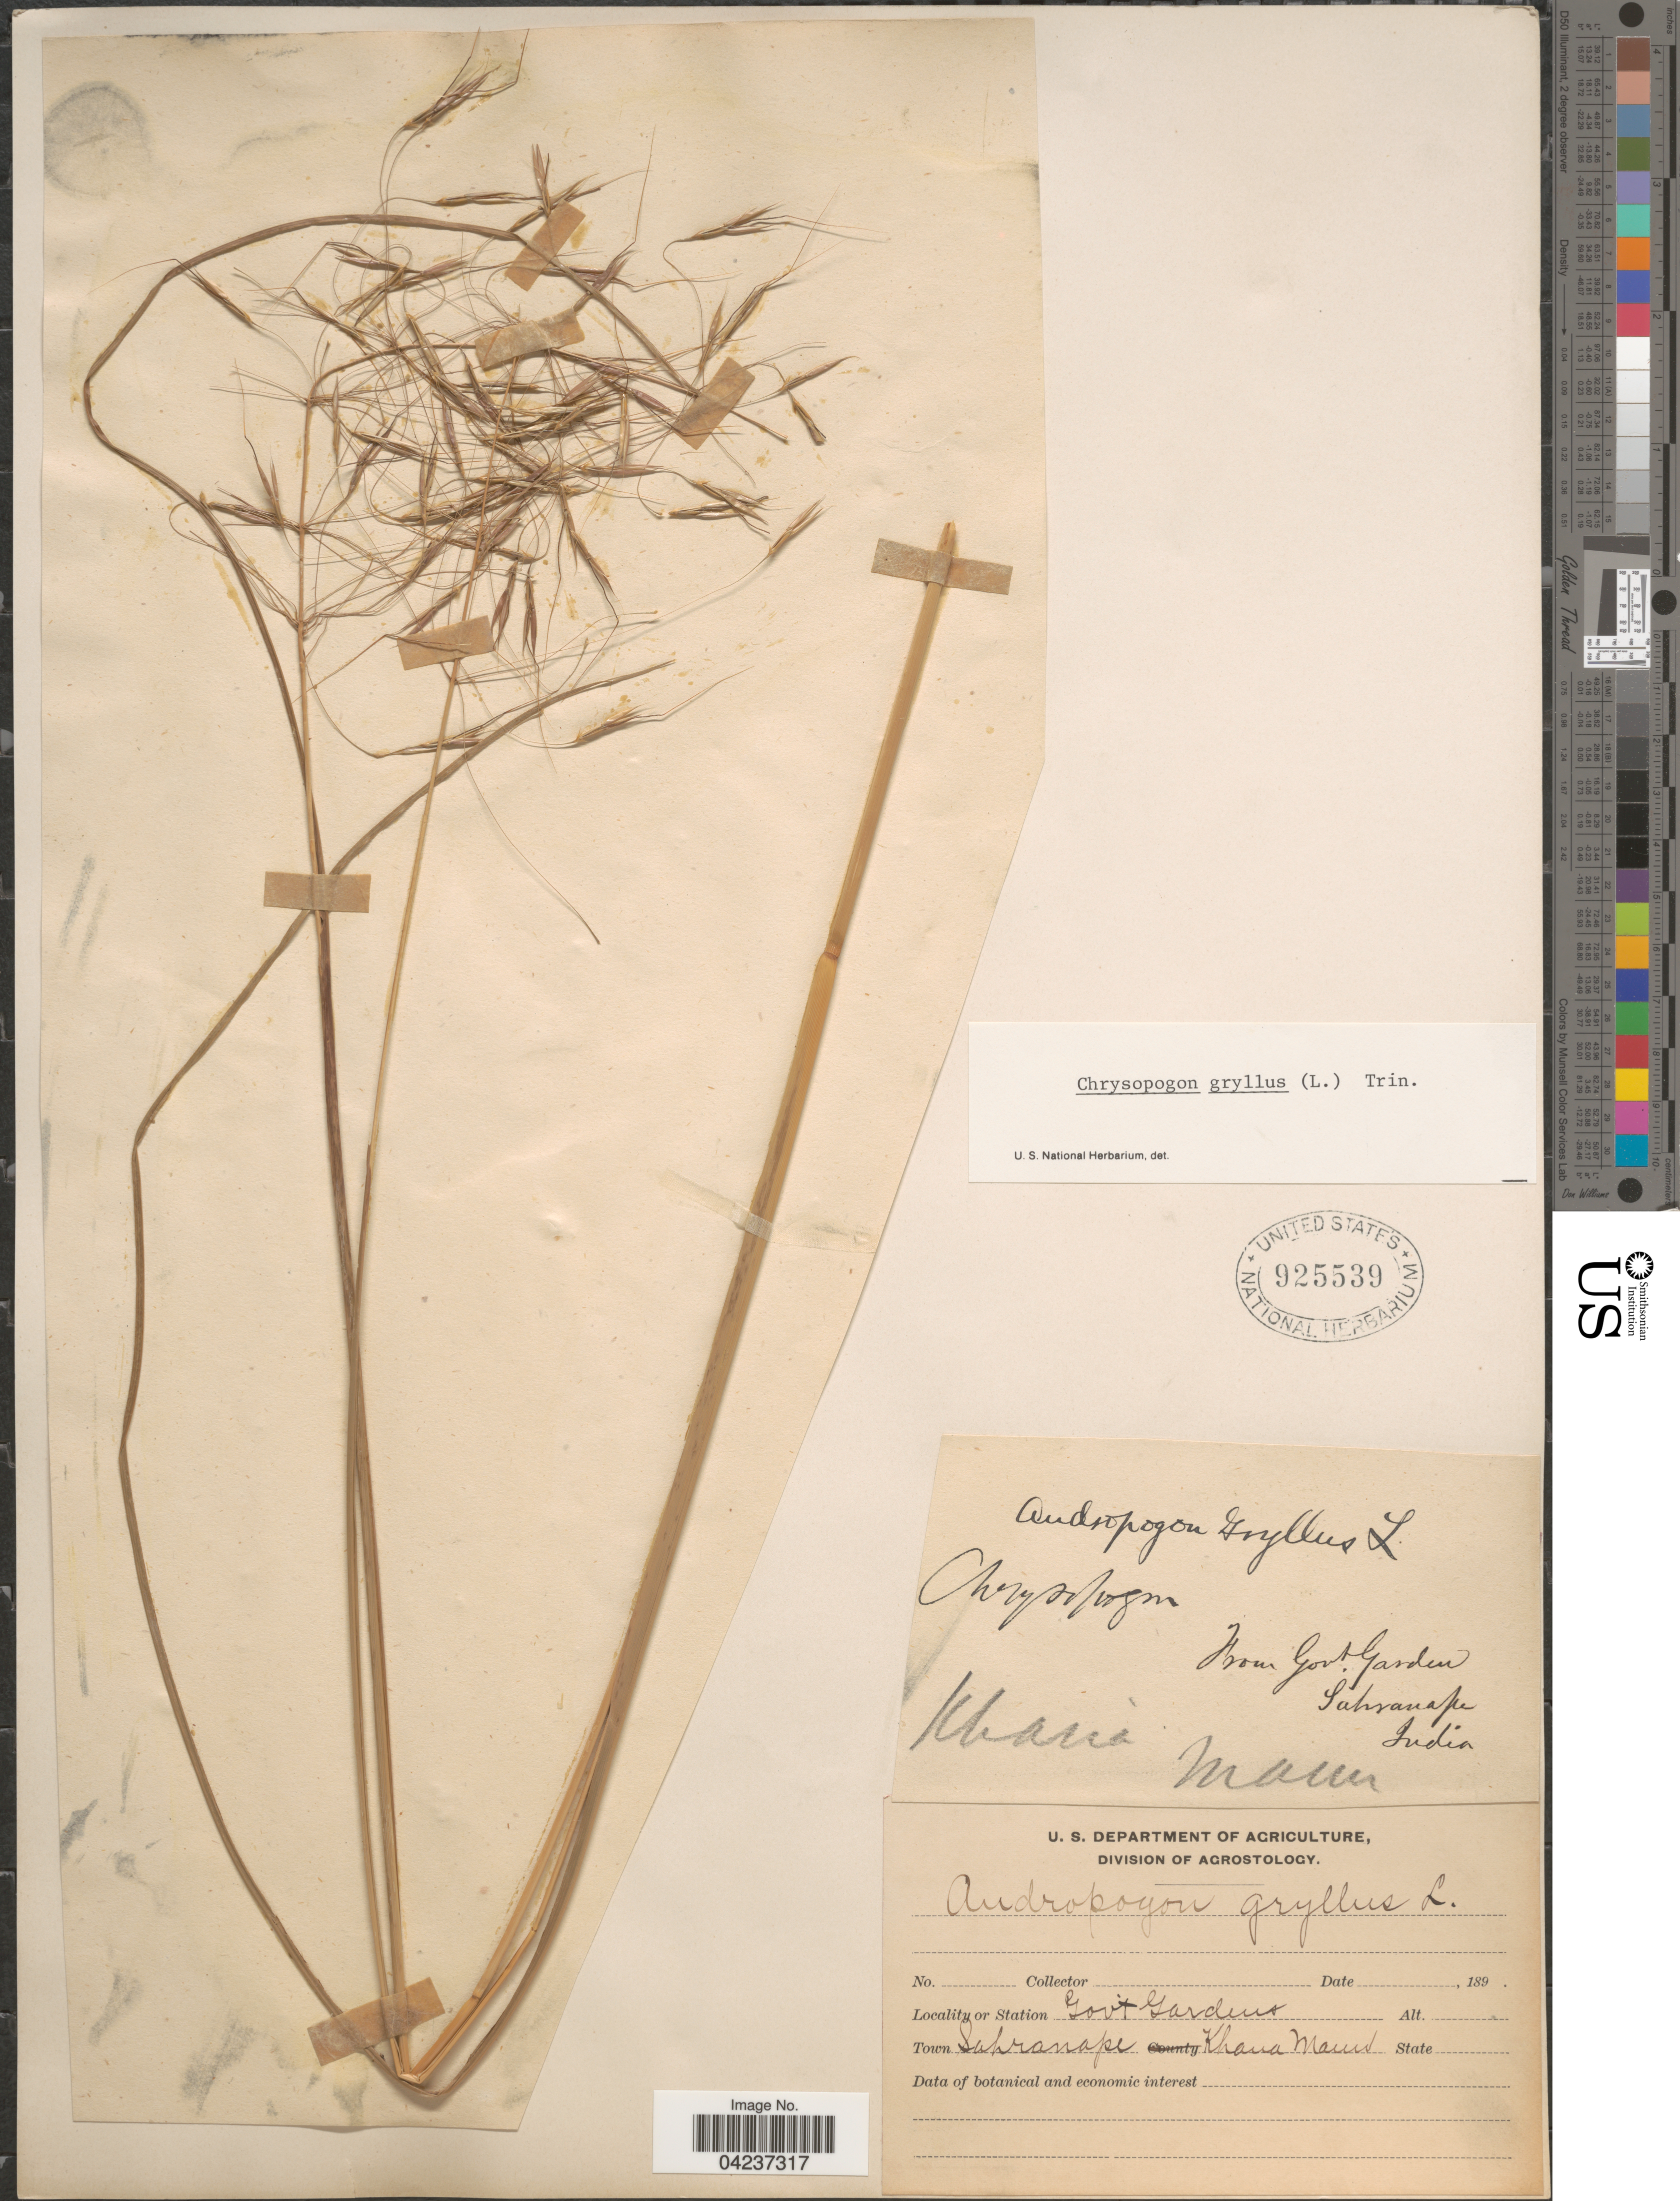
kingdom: Plantae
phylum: Tracheophyta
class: Liliopsida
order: Poales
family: Poaceae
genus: Chrysopogon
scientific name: Chrysopogon gryllus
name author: (L.) Trin.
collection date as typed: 189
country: India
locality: Govt Gardens. Town Sahranape Khasia Mard.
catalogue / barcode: US 925539